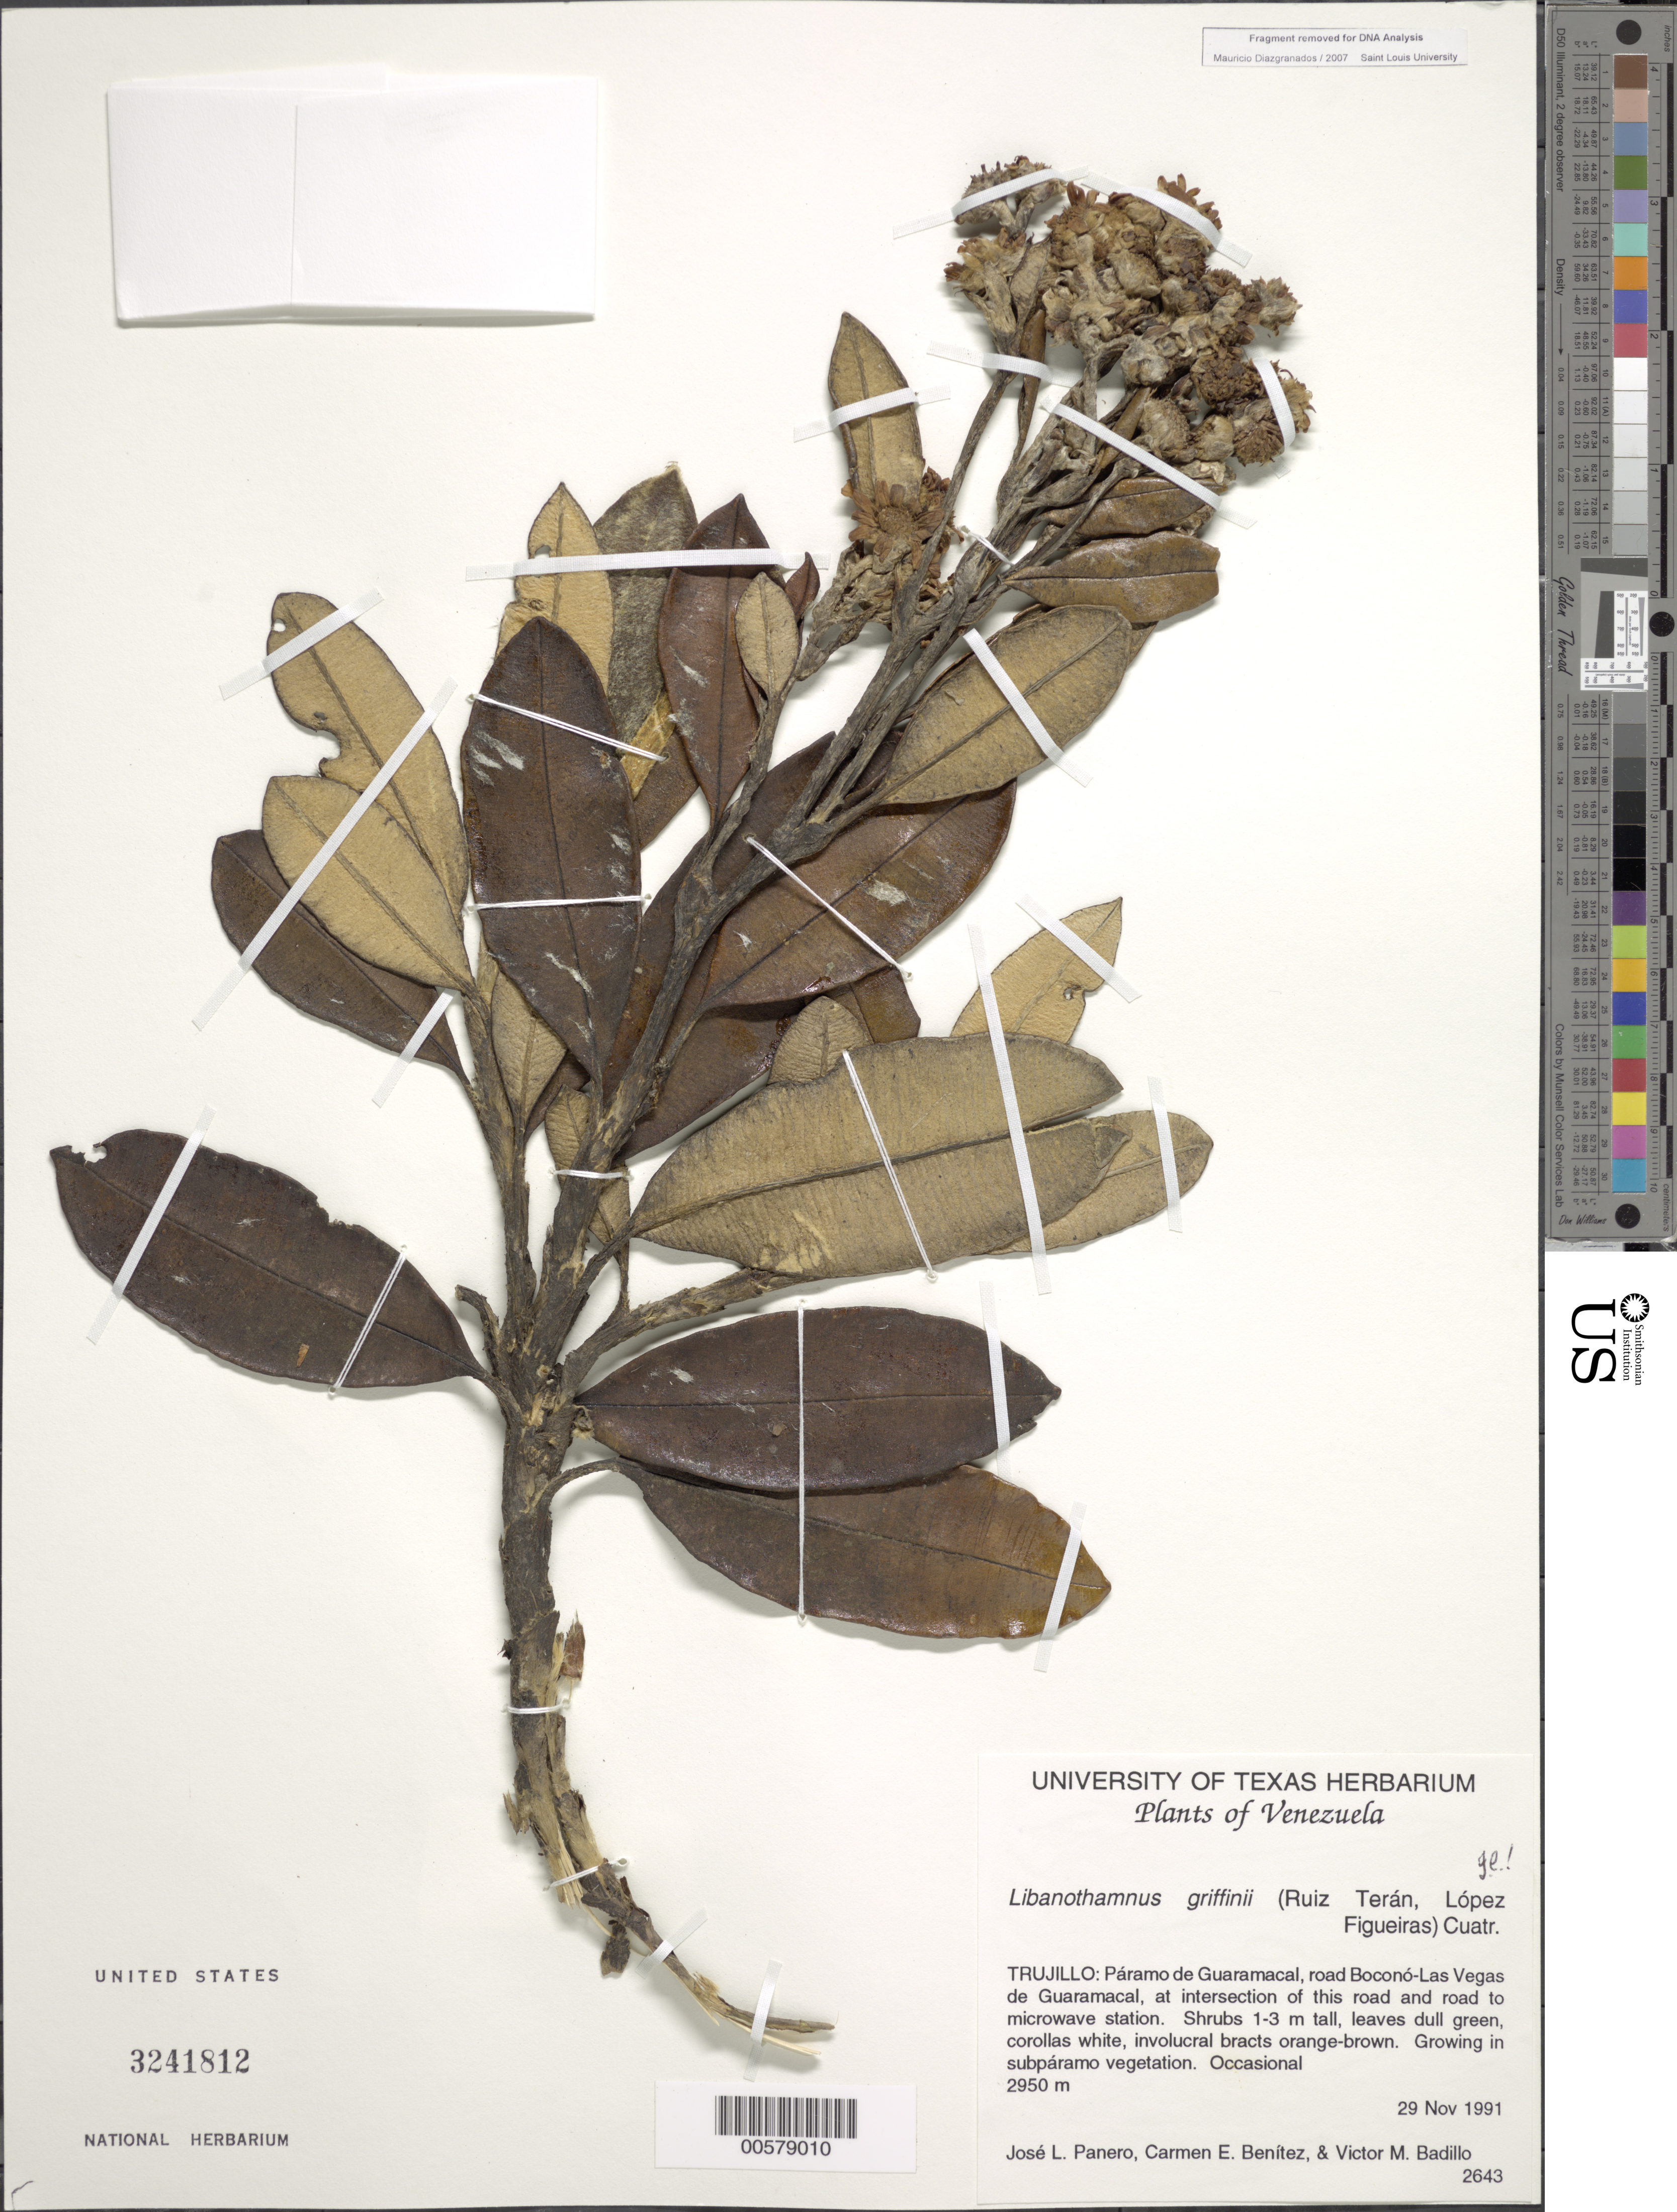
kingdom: Plantae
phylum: Tracheophyta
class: Magnoliopsida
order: Asterales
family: Asteraceae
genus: Libanothamnus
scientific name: Libanothamnus griffinii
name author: (Ruíz-Terán & López Fig.) Cuatrec.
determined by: Cuatrecasas, J.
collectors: J. L. Panero, C. E. Benítez de Rojas & V. Badillo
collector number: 2643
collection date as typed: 29 Nov 1991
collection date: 1991-11-29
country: Venezuela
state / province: Trujillo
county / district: Boconó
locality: Páramo de Guaramacal, road Boconó-Las Vegas de Guaramacal, at intersection of this road and road to microwave station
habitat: Growing in subpáramo vegetation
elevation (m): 2950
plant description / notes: TEX, US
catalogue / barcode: US 3241812